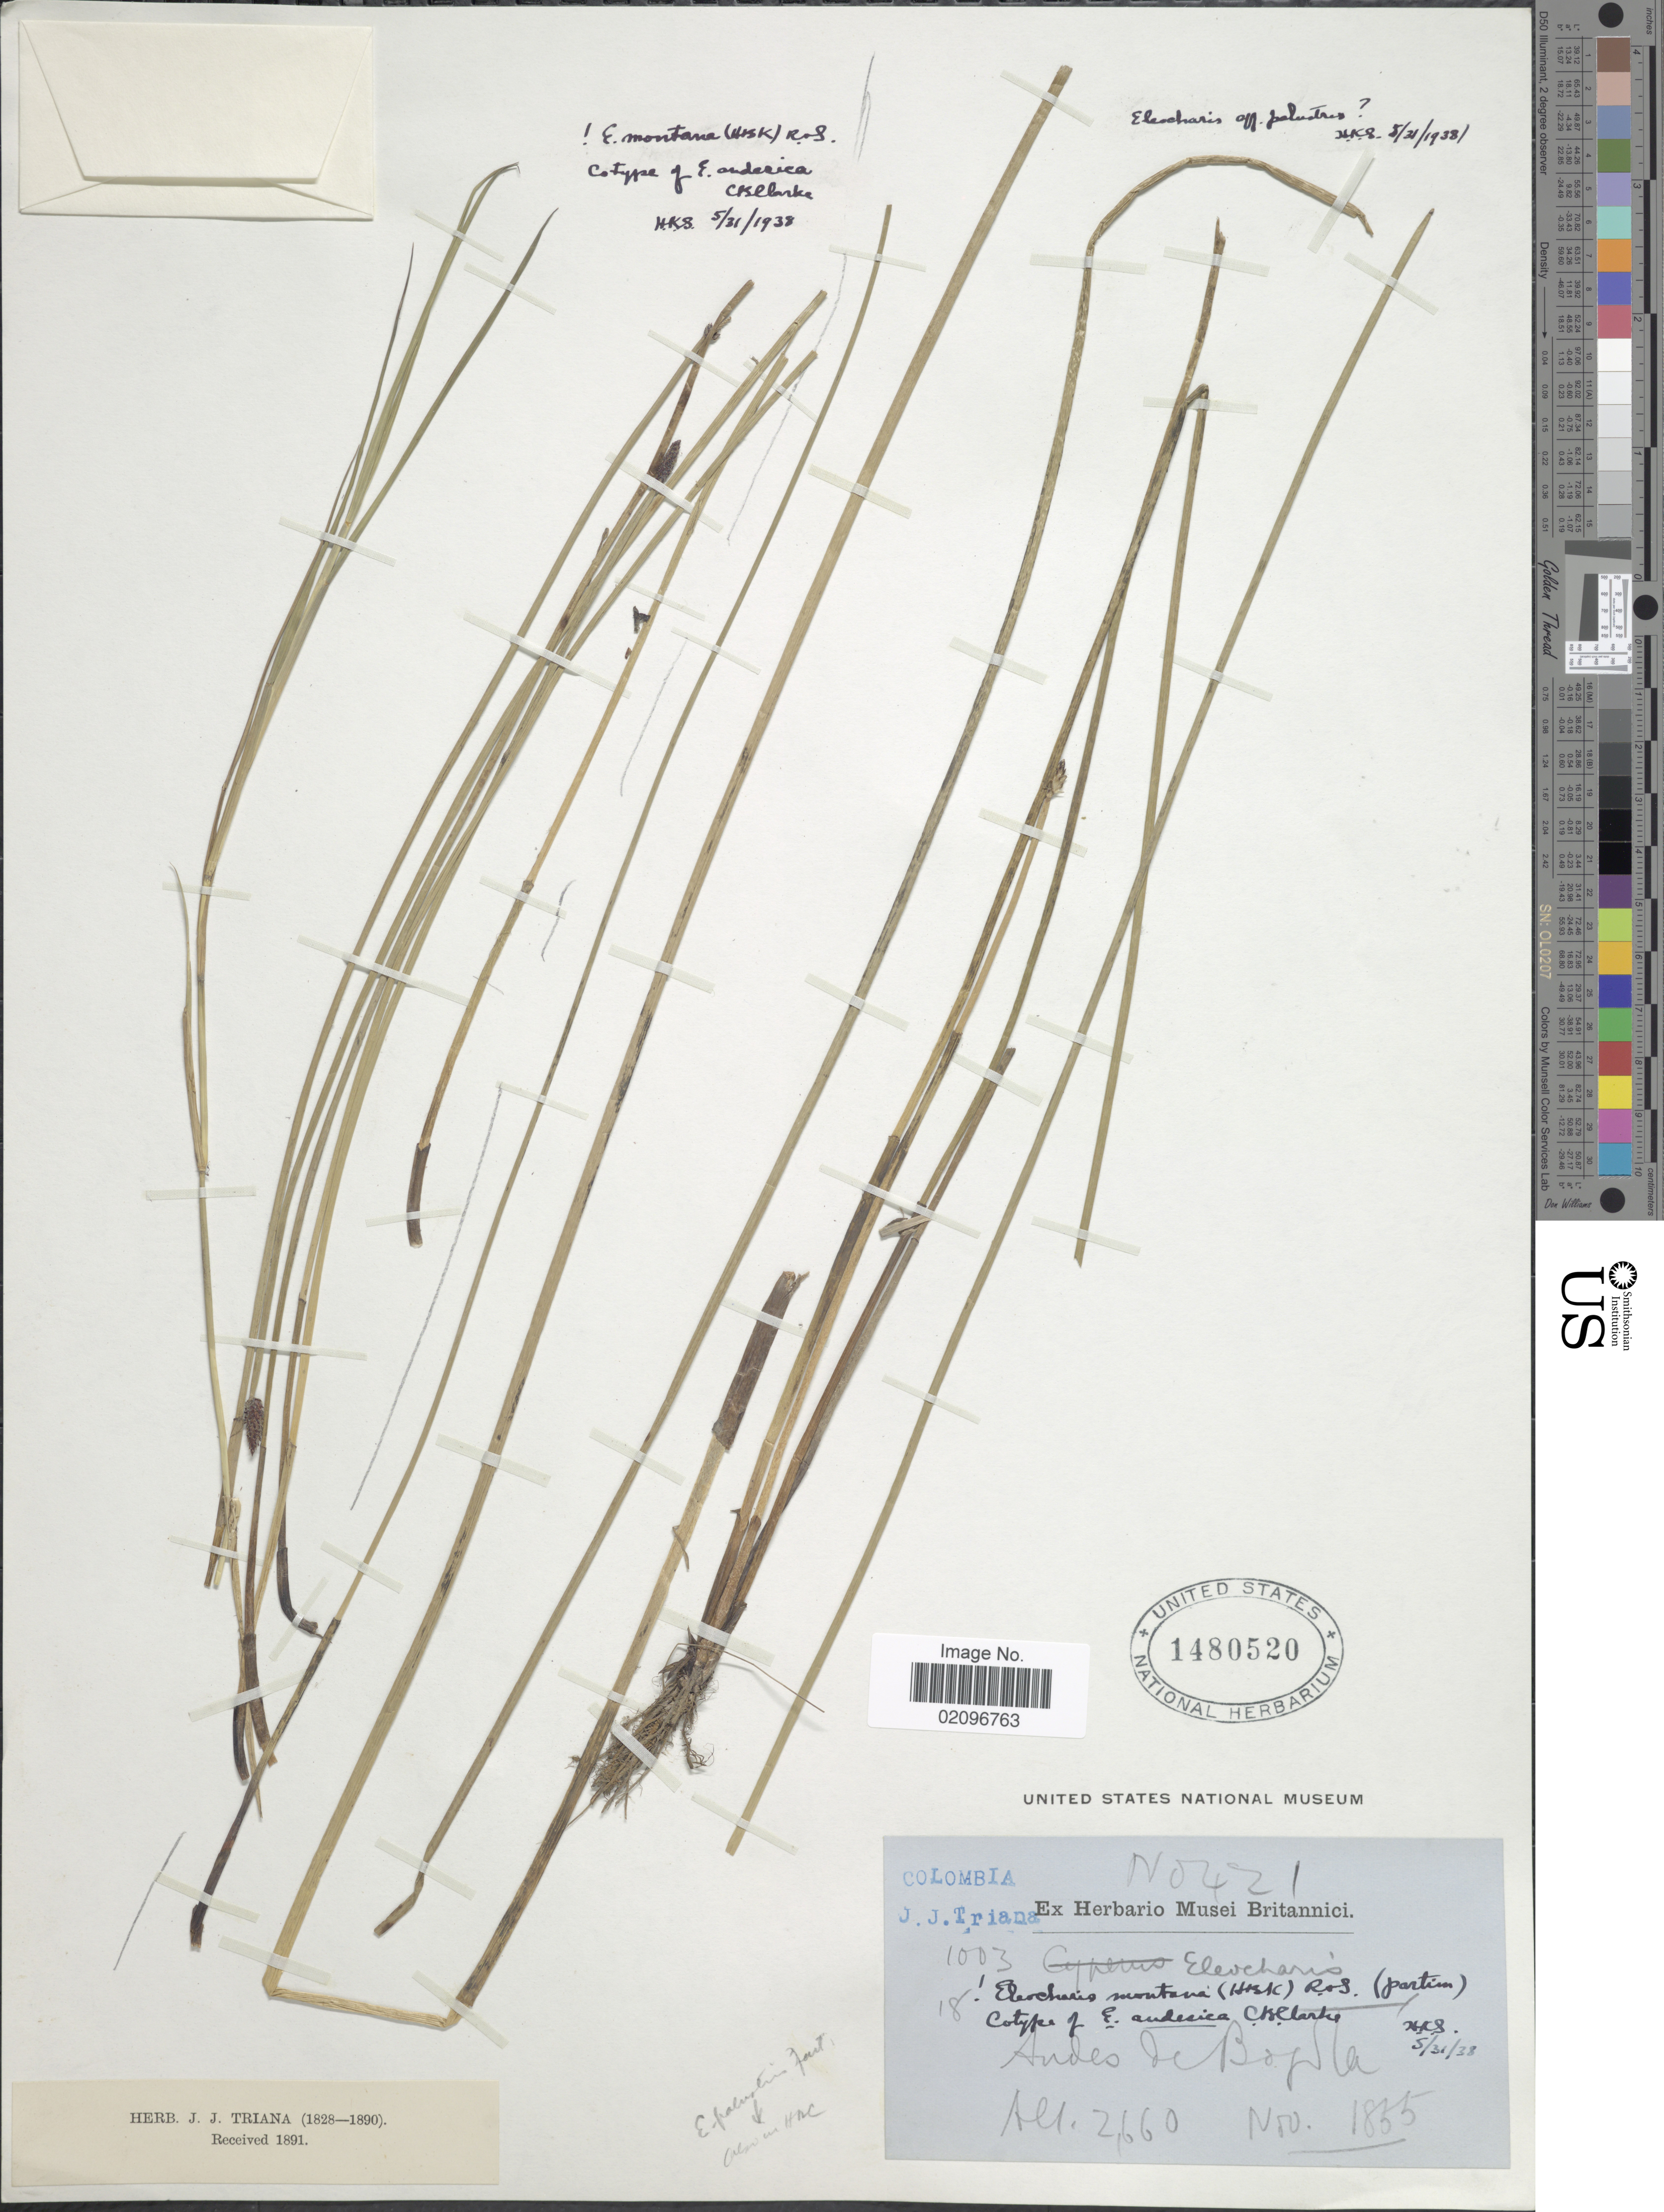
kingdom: Plantae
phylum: Tracheophyta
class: Liliopsida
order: Poales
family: Cyperaceae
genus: Eleocharis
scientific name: Eleocharis montana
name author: (Kunth) Roem. & Schult.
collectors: J. J. Triana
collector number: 421/1003/18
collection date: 1855-11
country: Colombia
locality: Andes de Bogota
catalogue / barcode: US 1480520